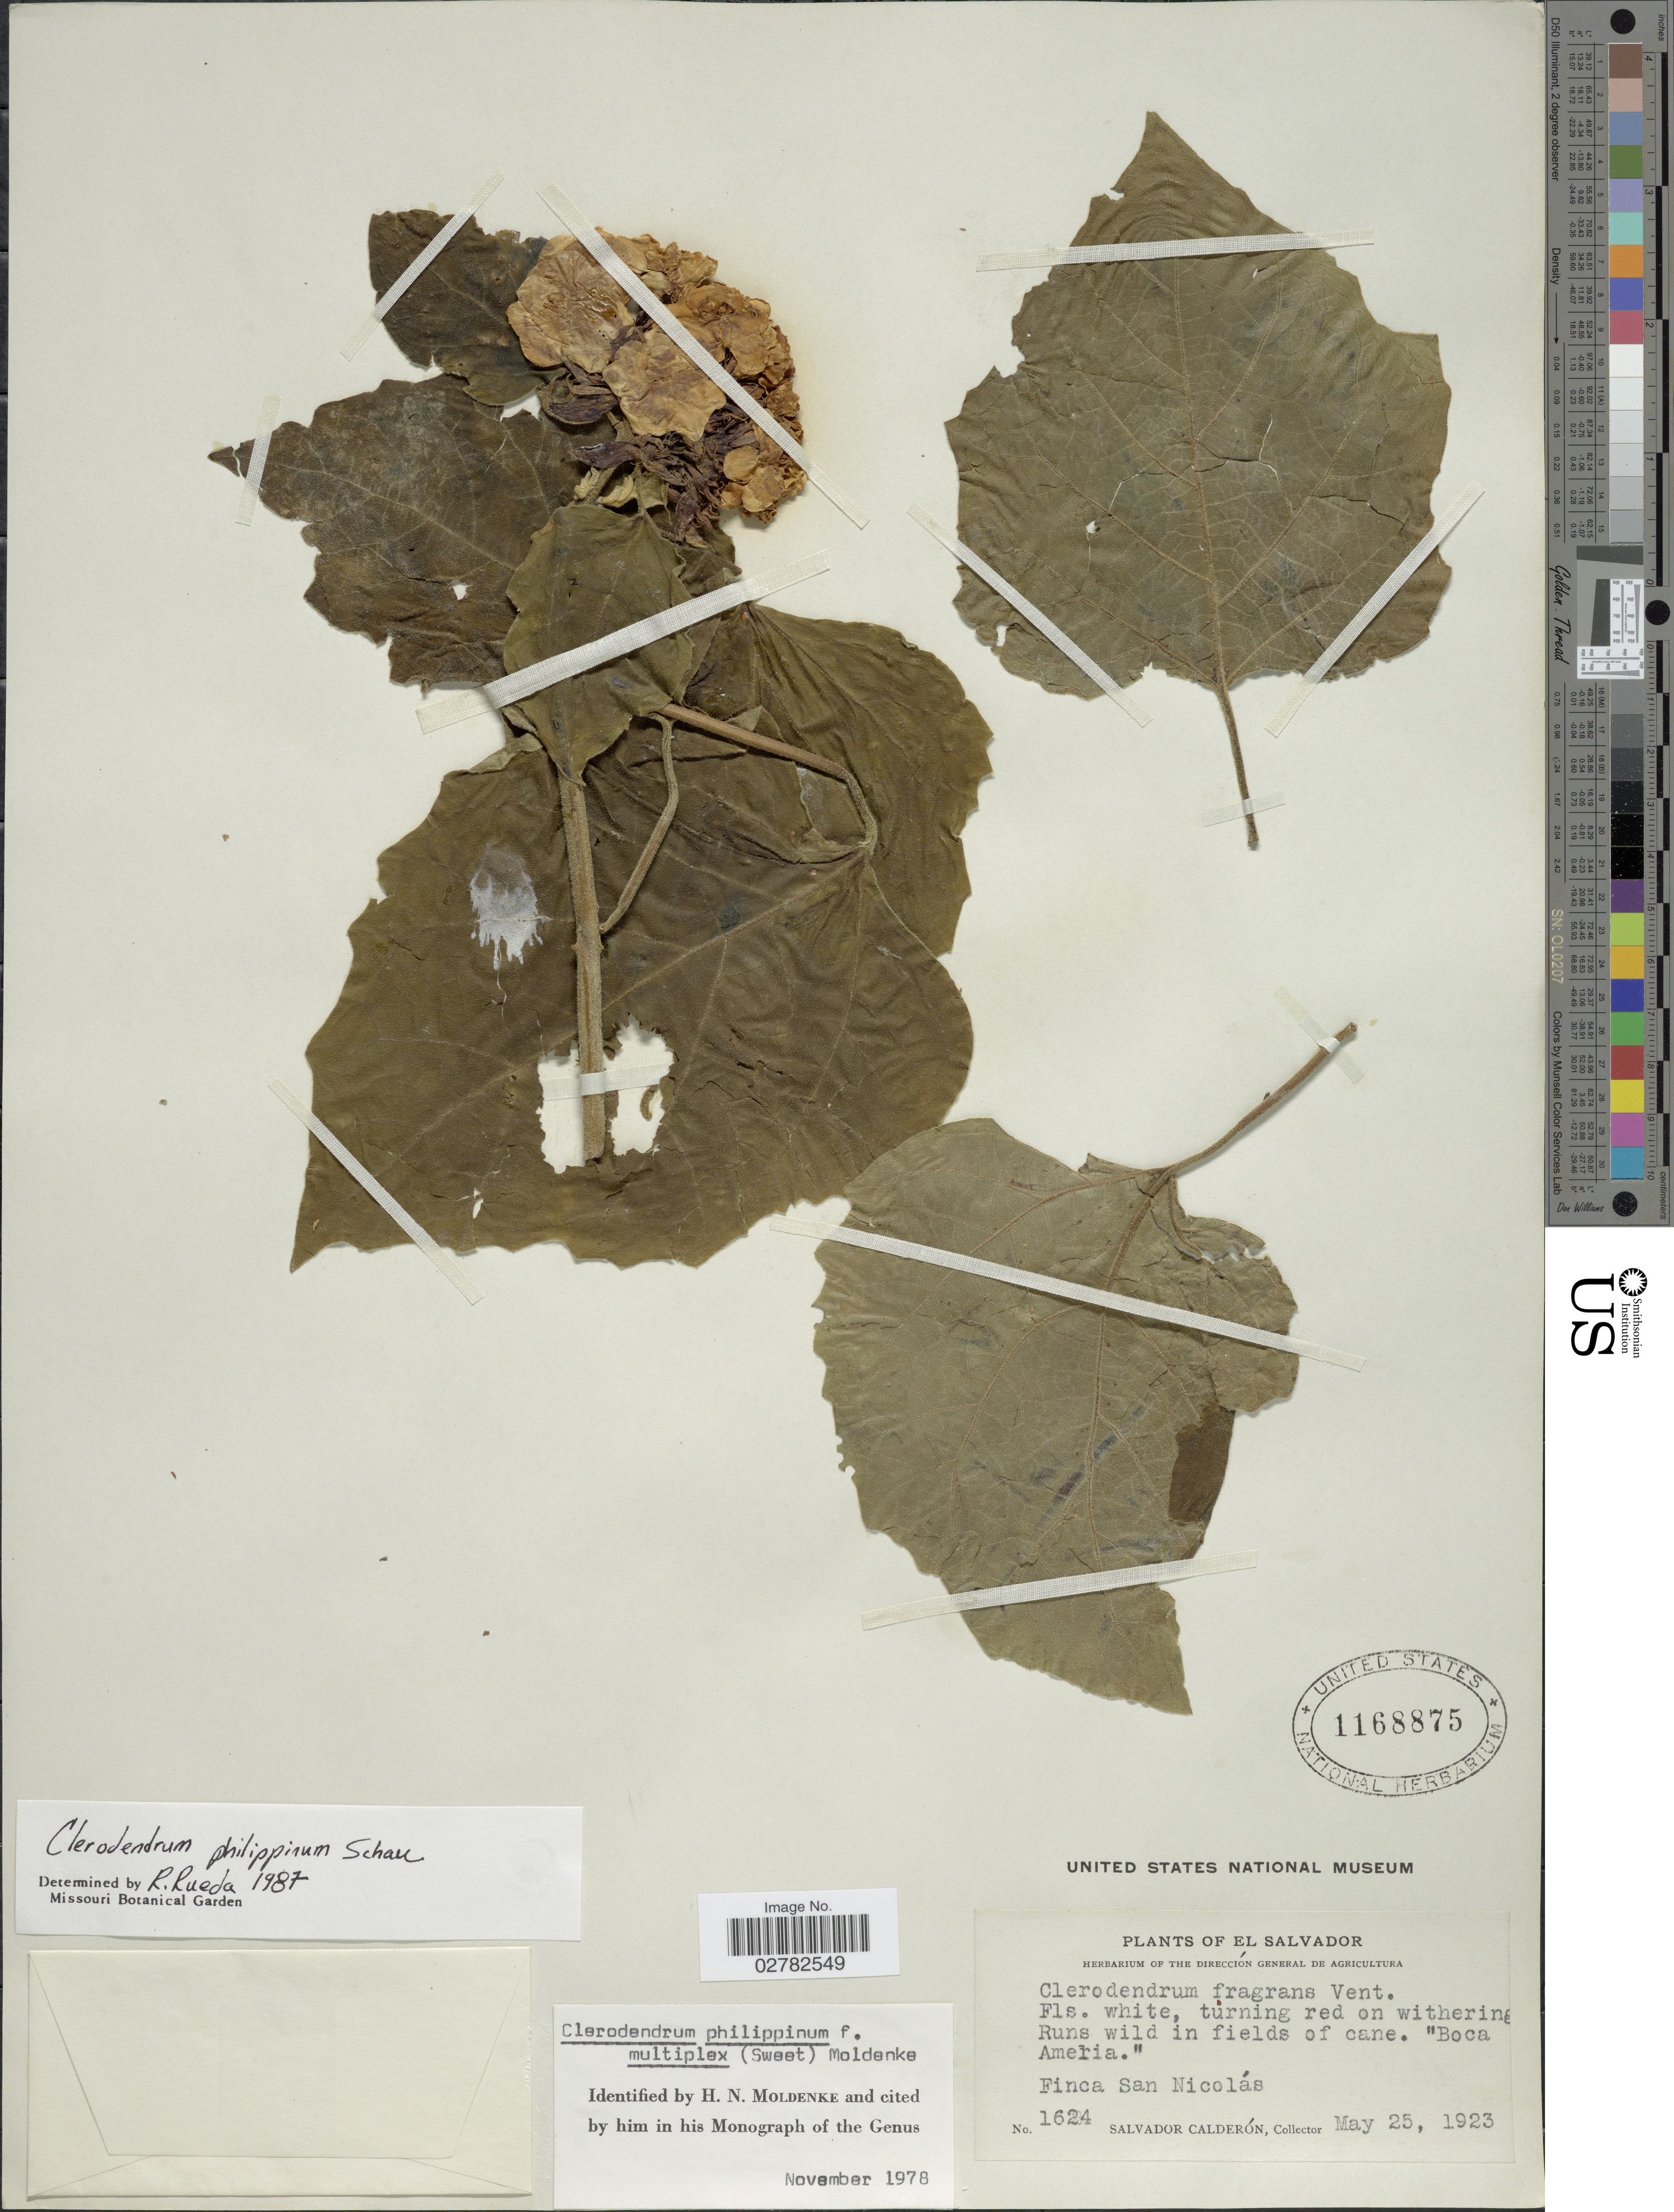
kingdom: Plantae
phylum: Tracheophyta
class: Magnoliopsida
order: Lamiales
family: Lamiaceae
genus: Clerodendrum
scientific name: Clerodendrum philippinum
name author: Schauer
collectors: S. Calderón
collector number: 1624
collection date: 1923-05-25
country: El Salvador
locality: Finca San Nicolás.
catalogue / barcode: US 1168875